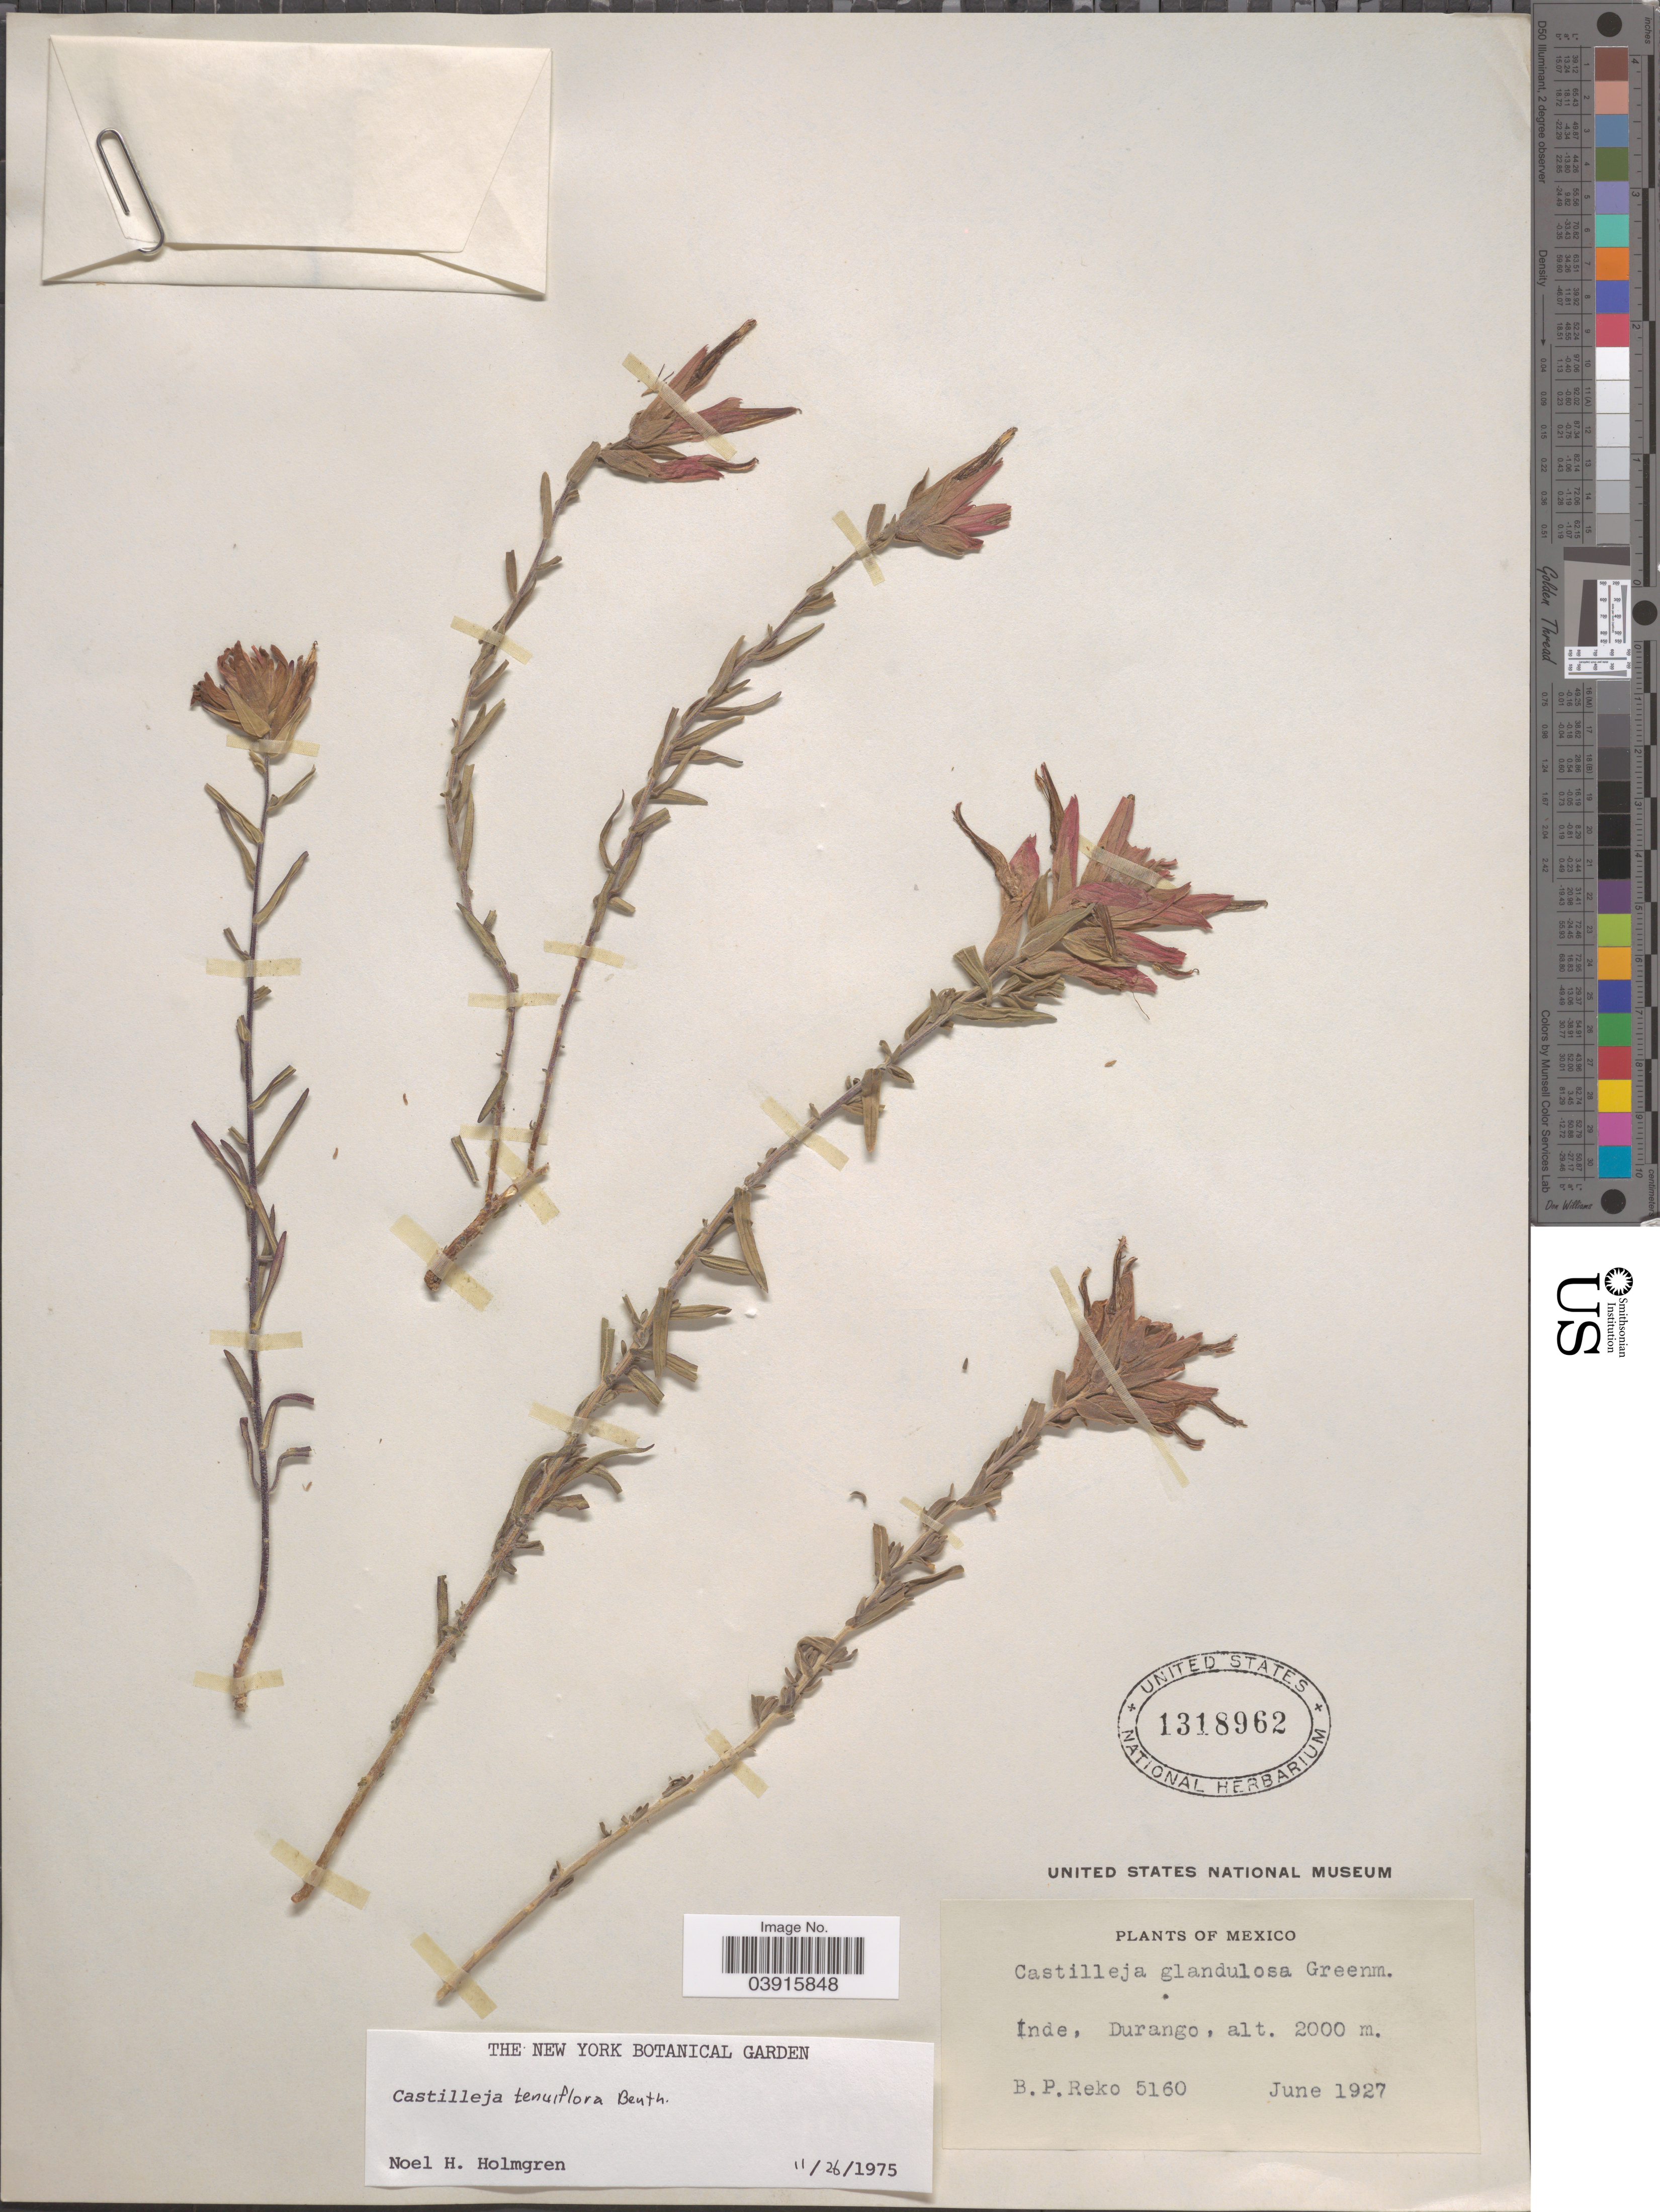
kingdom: Plantae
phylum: Tracheophyta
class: Magnoliopsida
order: Lamiales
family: Orobanchaceae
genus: Castilleja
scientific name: Castilleja tenuiflora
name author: Benth.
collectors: B. P. Reko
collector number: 5160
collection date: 1927-06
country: Mexico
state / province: Durango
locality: Inde.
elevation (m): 2000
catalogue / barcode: US 1318962